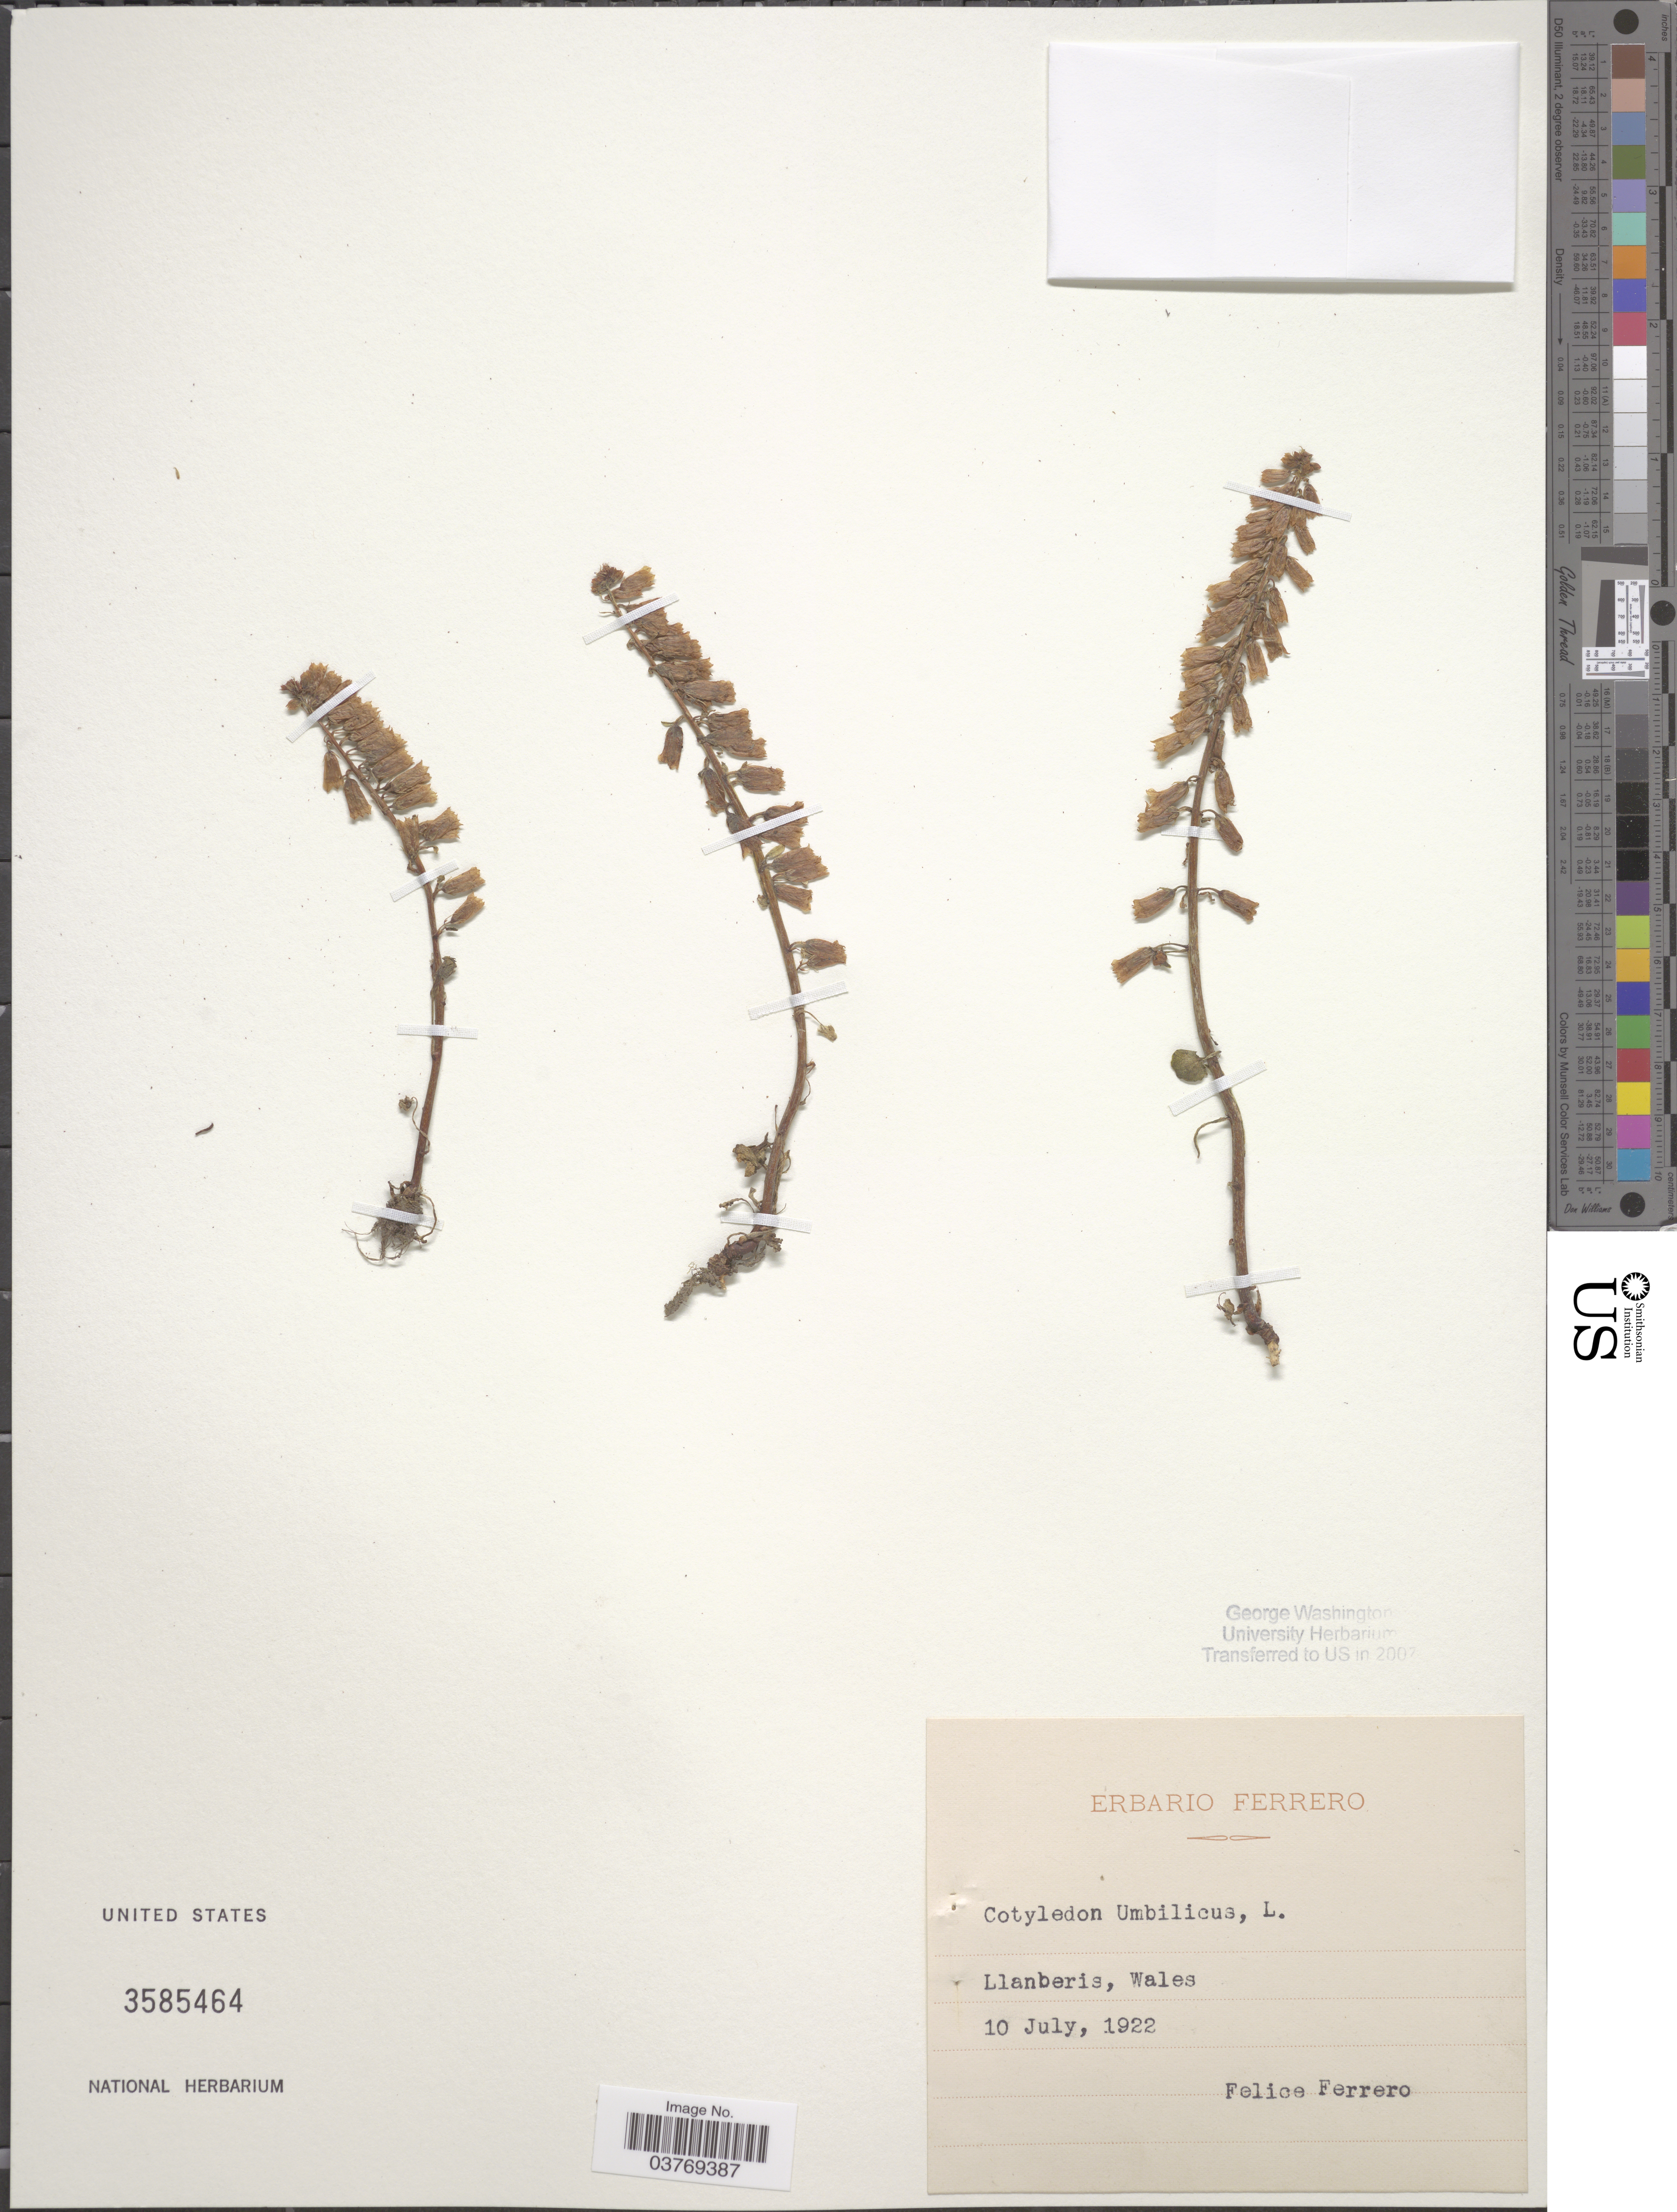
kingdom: Plantae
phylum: Tracheophyta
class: Magnoliopsida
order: Saxifragales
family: Crassulaceae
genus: Umbilicus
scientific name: Umbilicus rupestris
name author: (Salisb.) Dandy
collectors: F. Ferrero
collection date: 1922-07-10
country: United Kingdom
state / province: Wales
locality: Llanberis.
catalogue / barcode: US 3585464